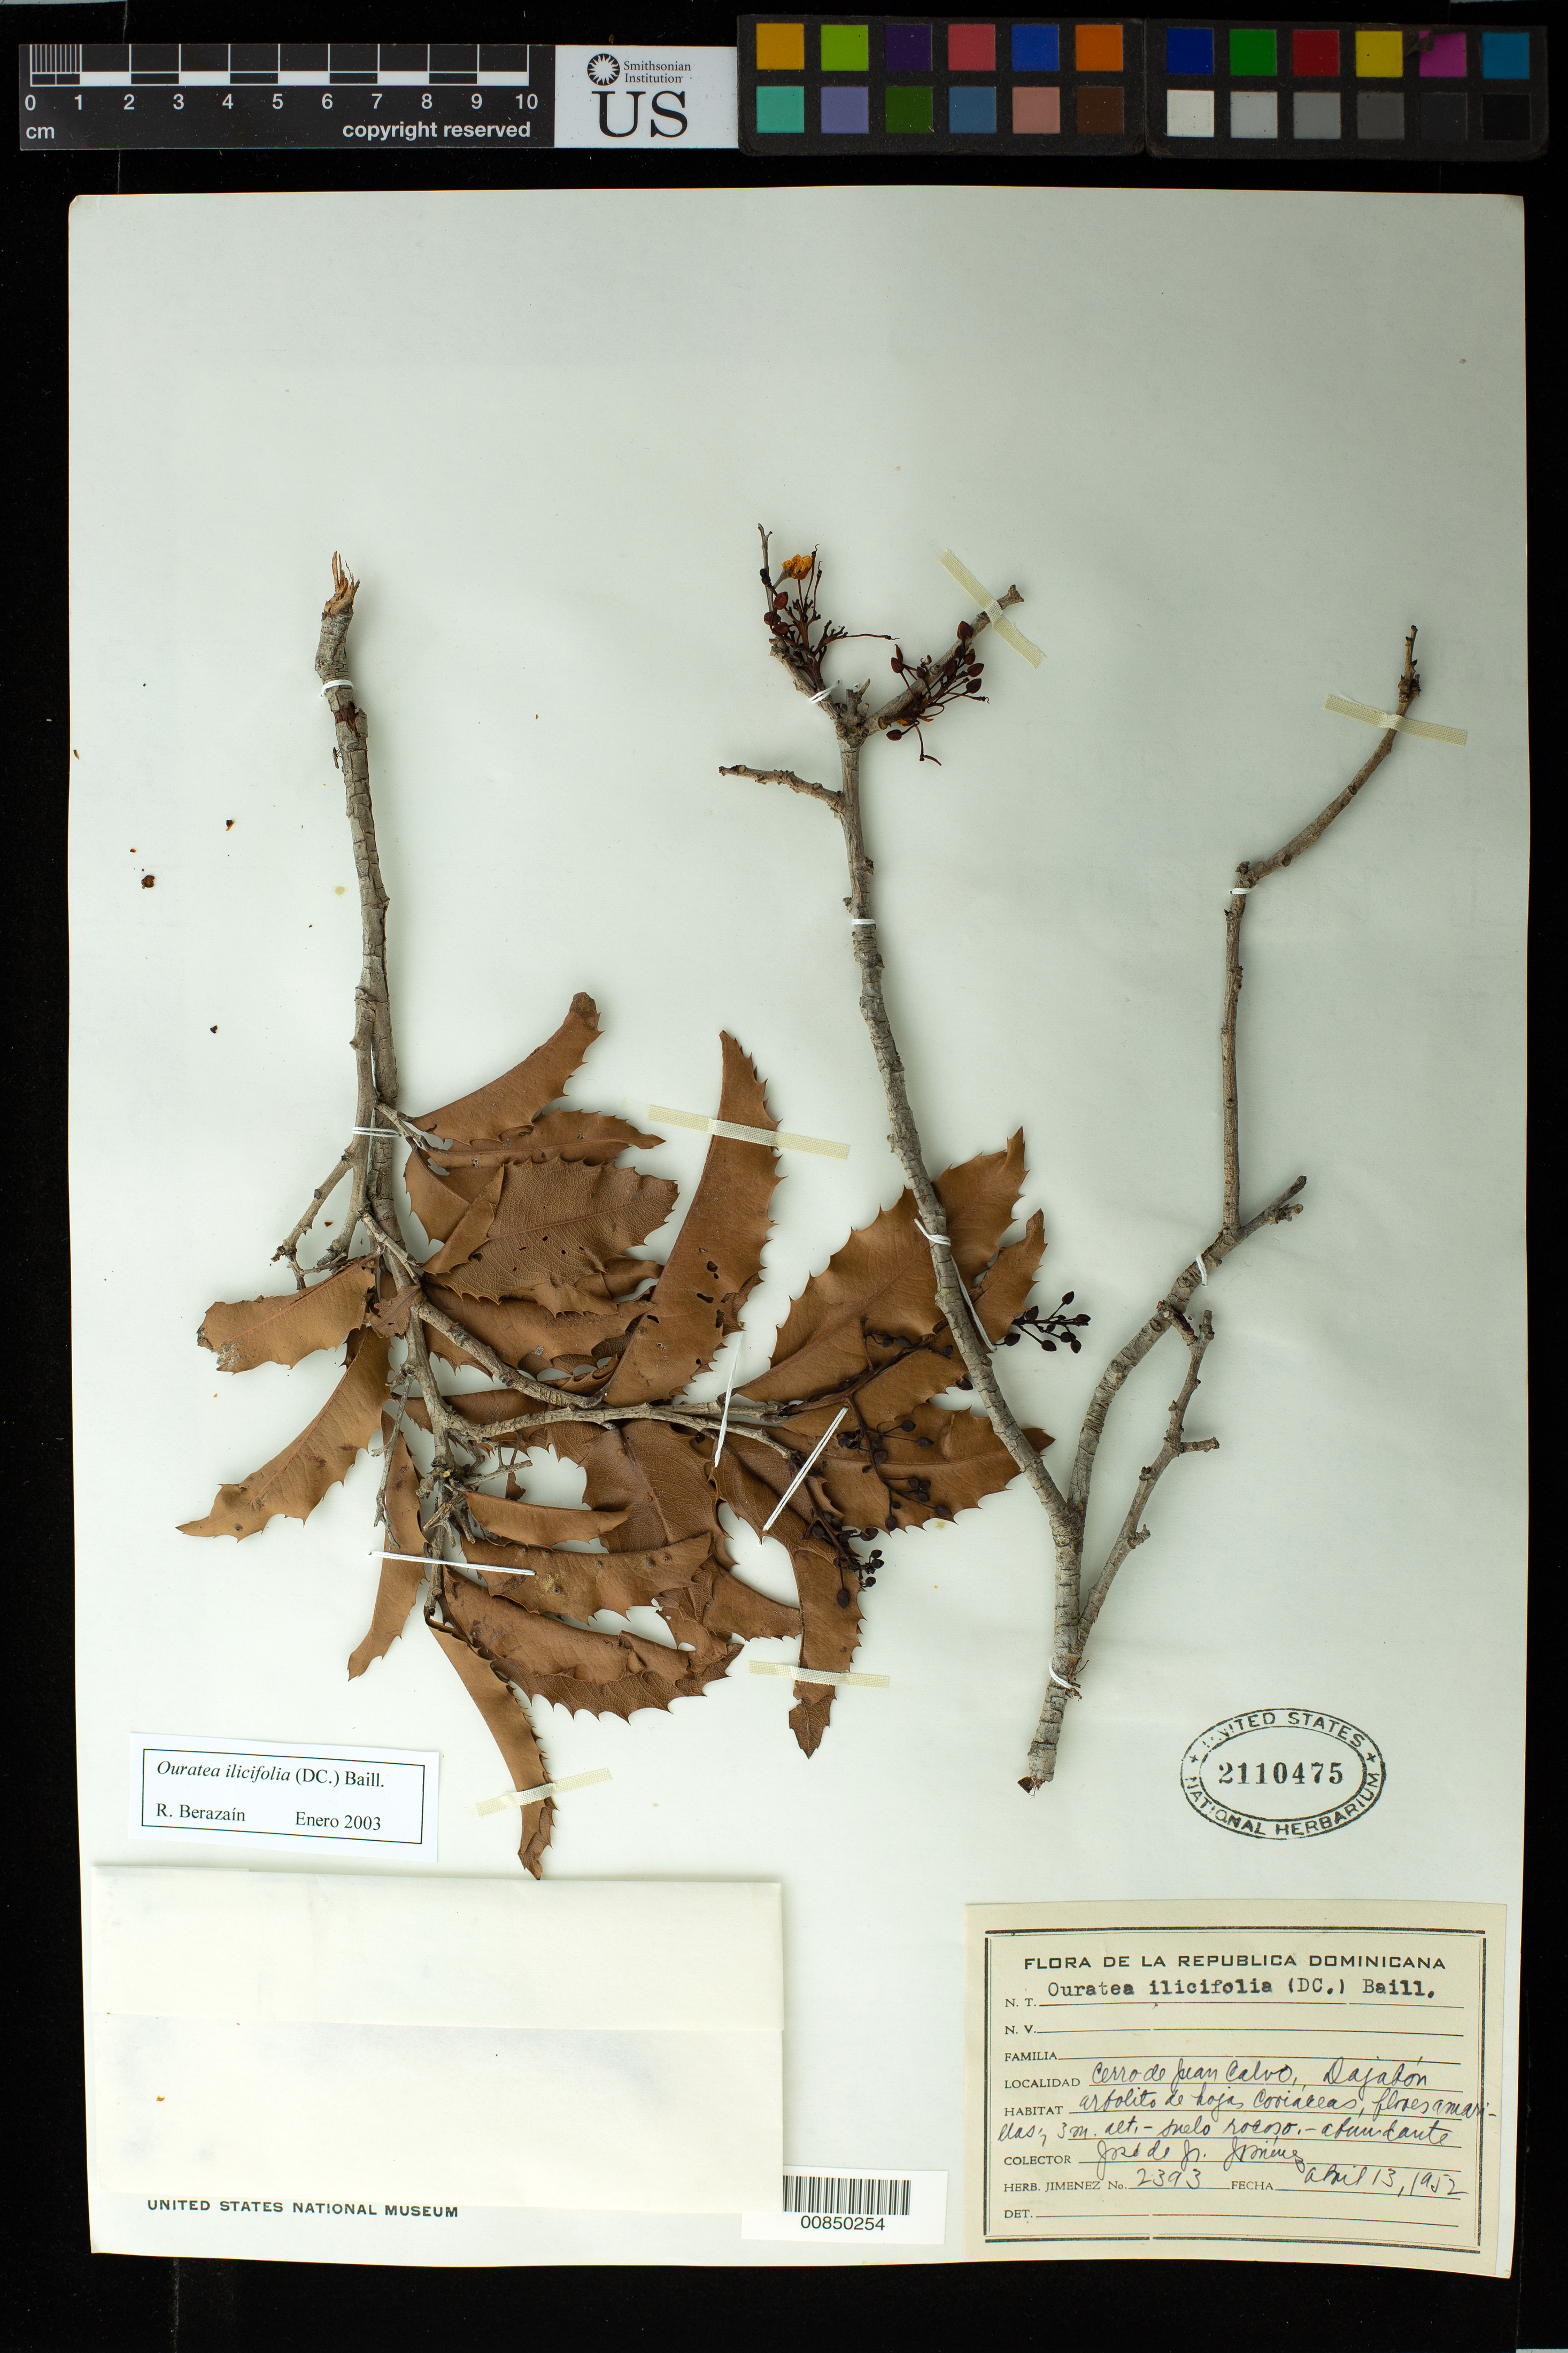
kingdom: Plantae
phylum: Tracheophyta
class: Magnoliopsida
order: Malpighiales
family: Ochnaceae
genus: Ouratea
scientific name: Ouratea ilicifolia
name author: (DC.) Baill.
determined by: Berazaín, R.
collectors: J. J. Jiménez Almonte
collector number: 2393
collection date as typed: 13 Apr 1952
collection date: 1952-04-13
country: Dominican Republic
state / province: Dajabon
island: Hispaniola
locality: Cerro de Juan Calvo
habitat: Suelo rocoso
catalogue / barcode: US 2110475